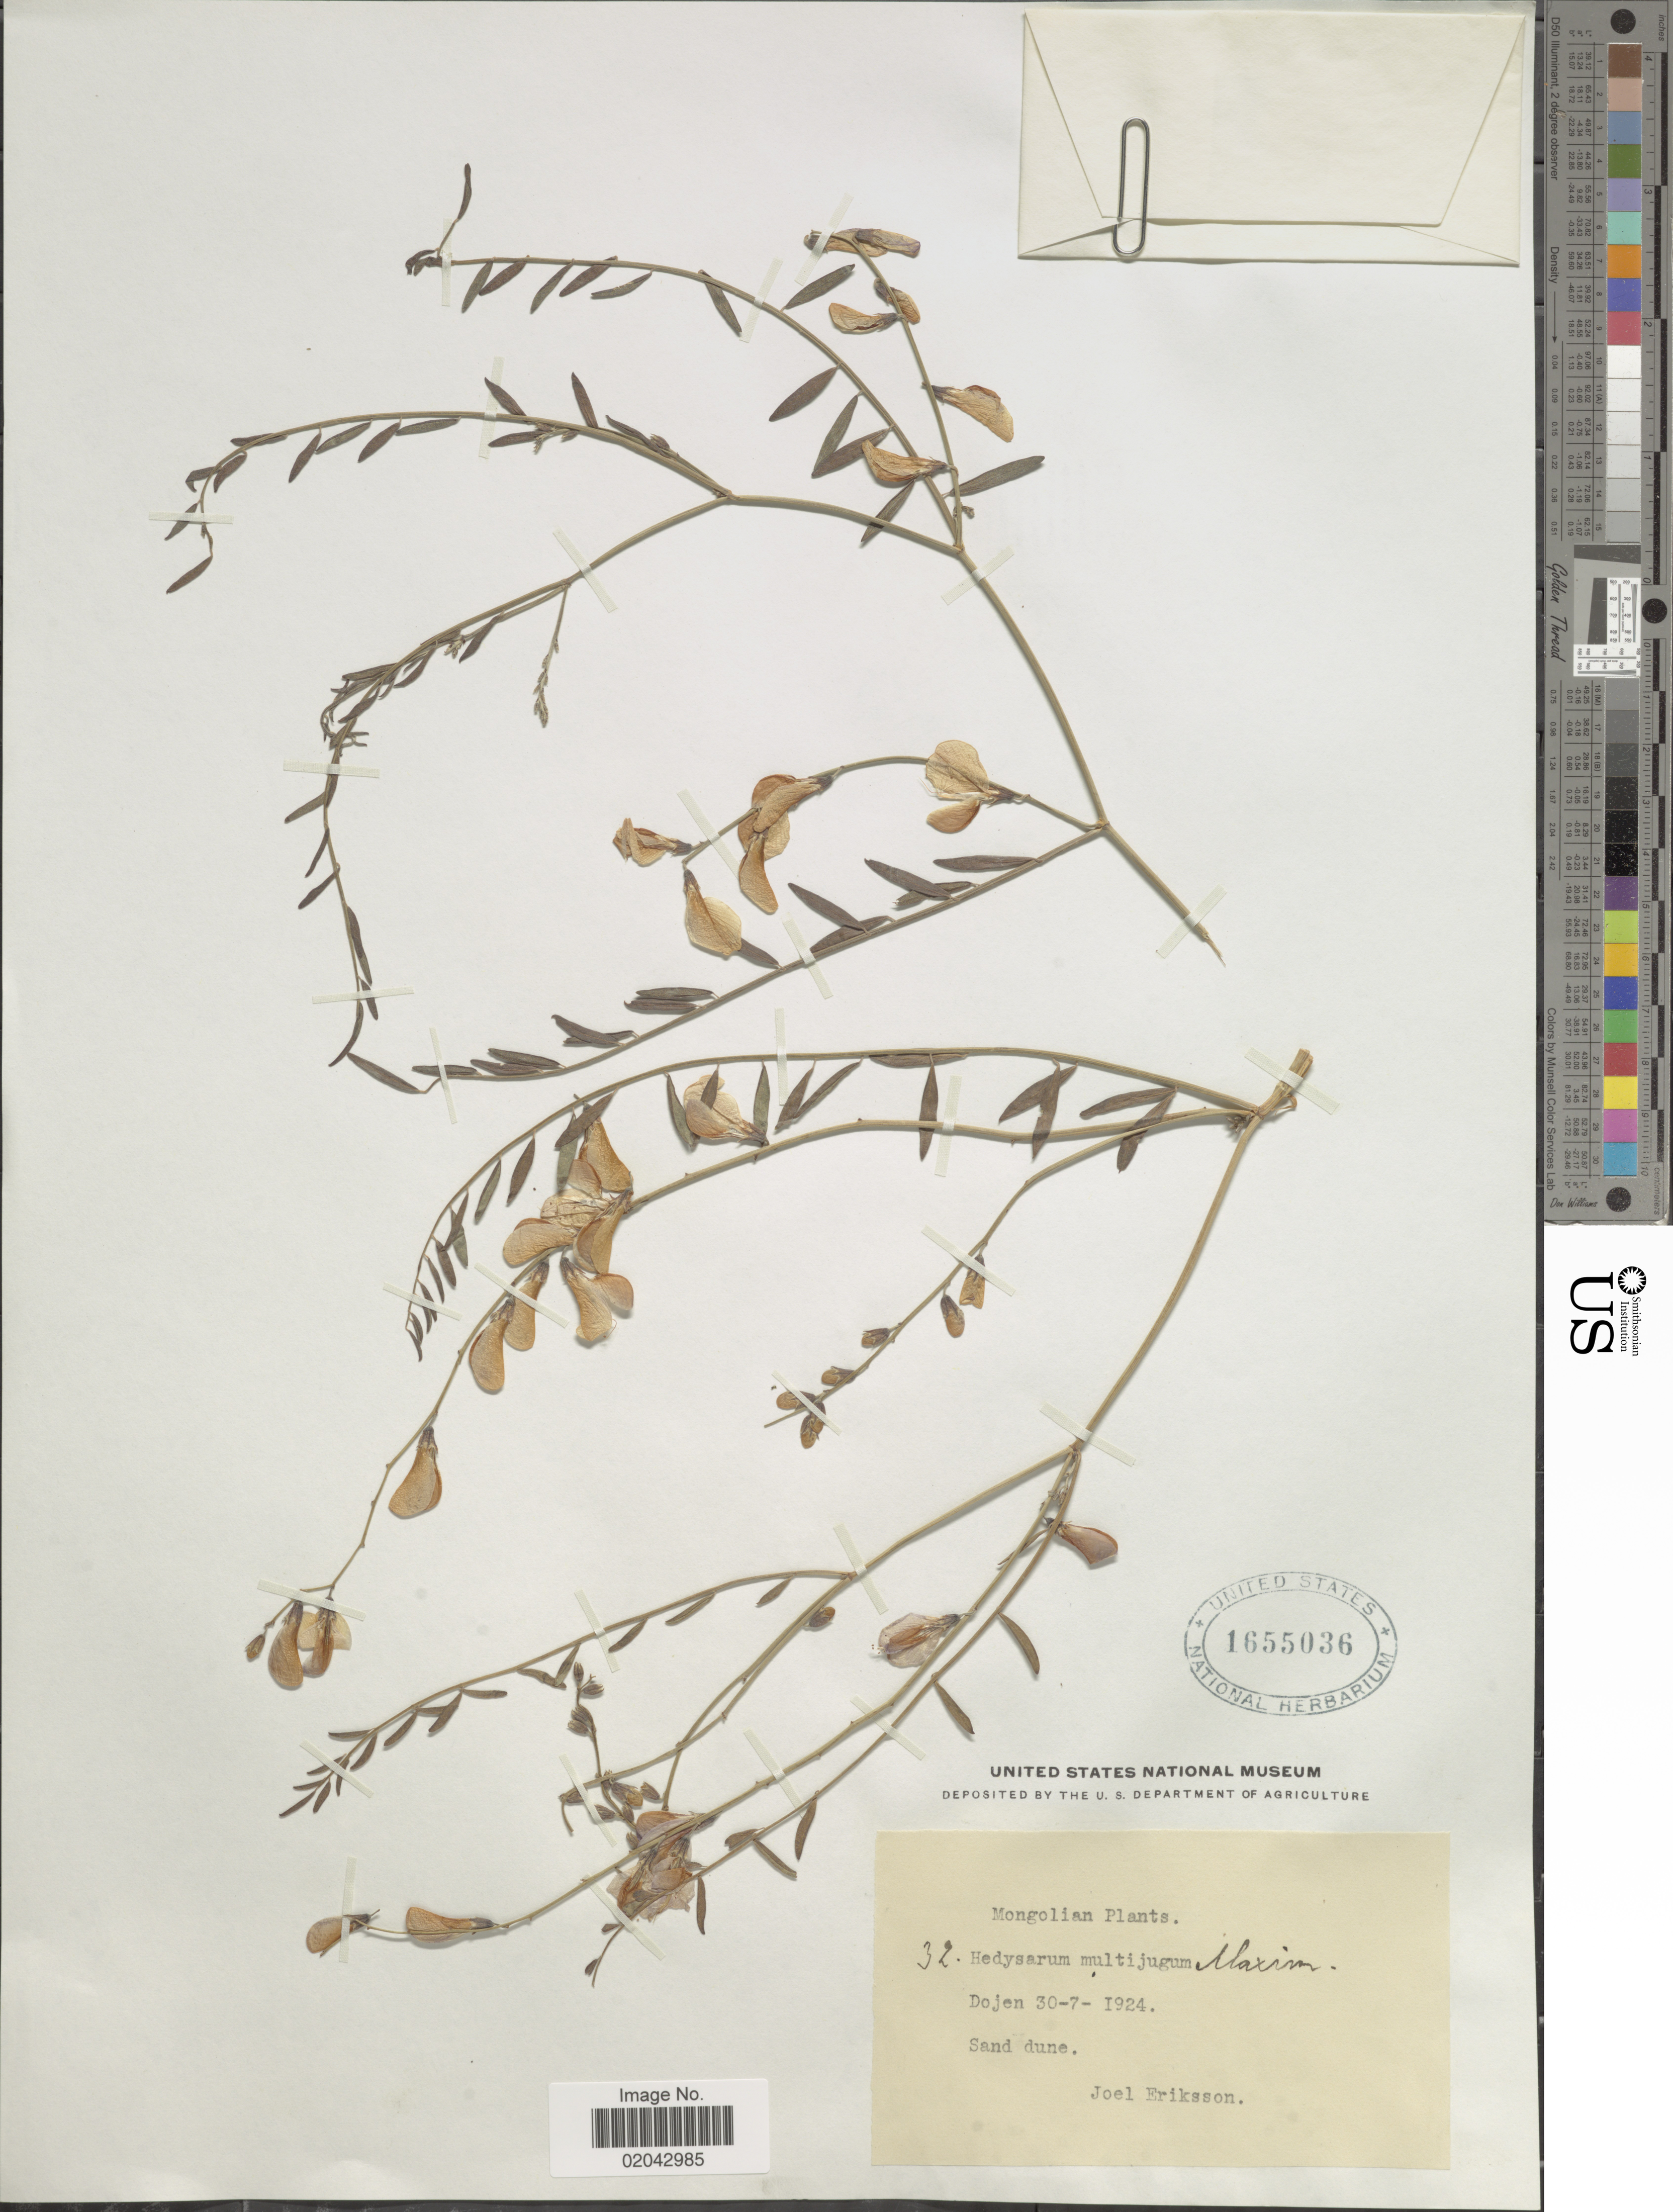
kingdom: Plantae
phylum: Tracheophyta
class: Magnoliopsida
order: Fabales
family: Fabaceae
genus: Corethrodendron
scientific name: Corethrodendron multijugum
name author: (Maxim.) B.H.Choi & H. Ohashi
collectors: J. Eriksson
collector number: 32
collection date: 1924-07-30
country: Mongolia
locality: Dojen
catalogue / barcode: US 1655036